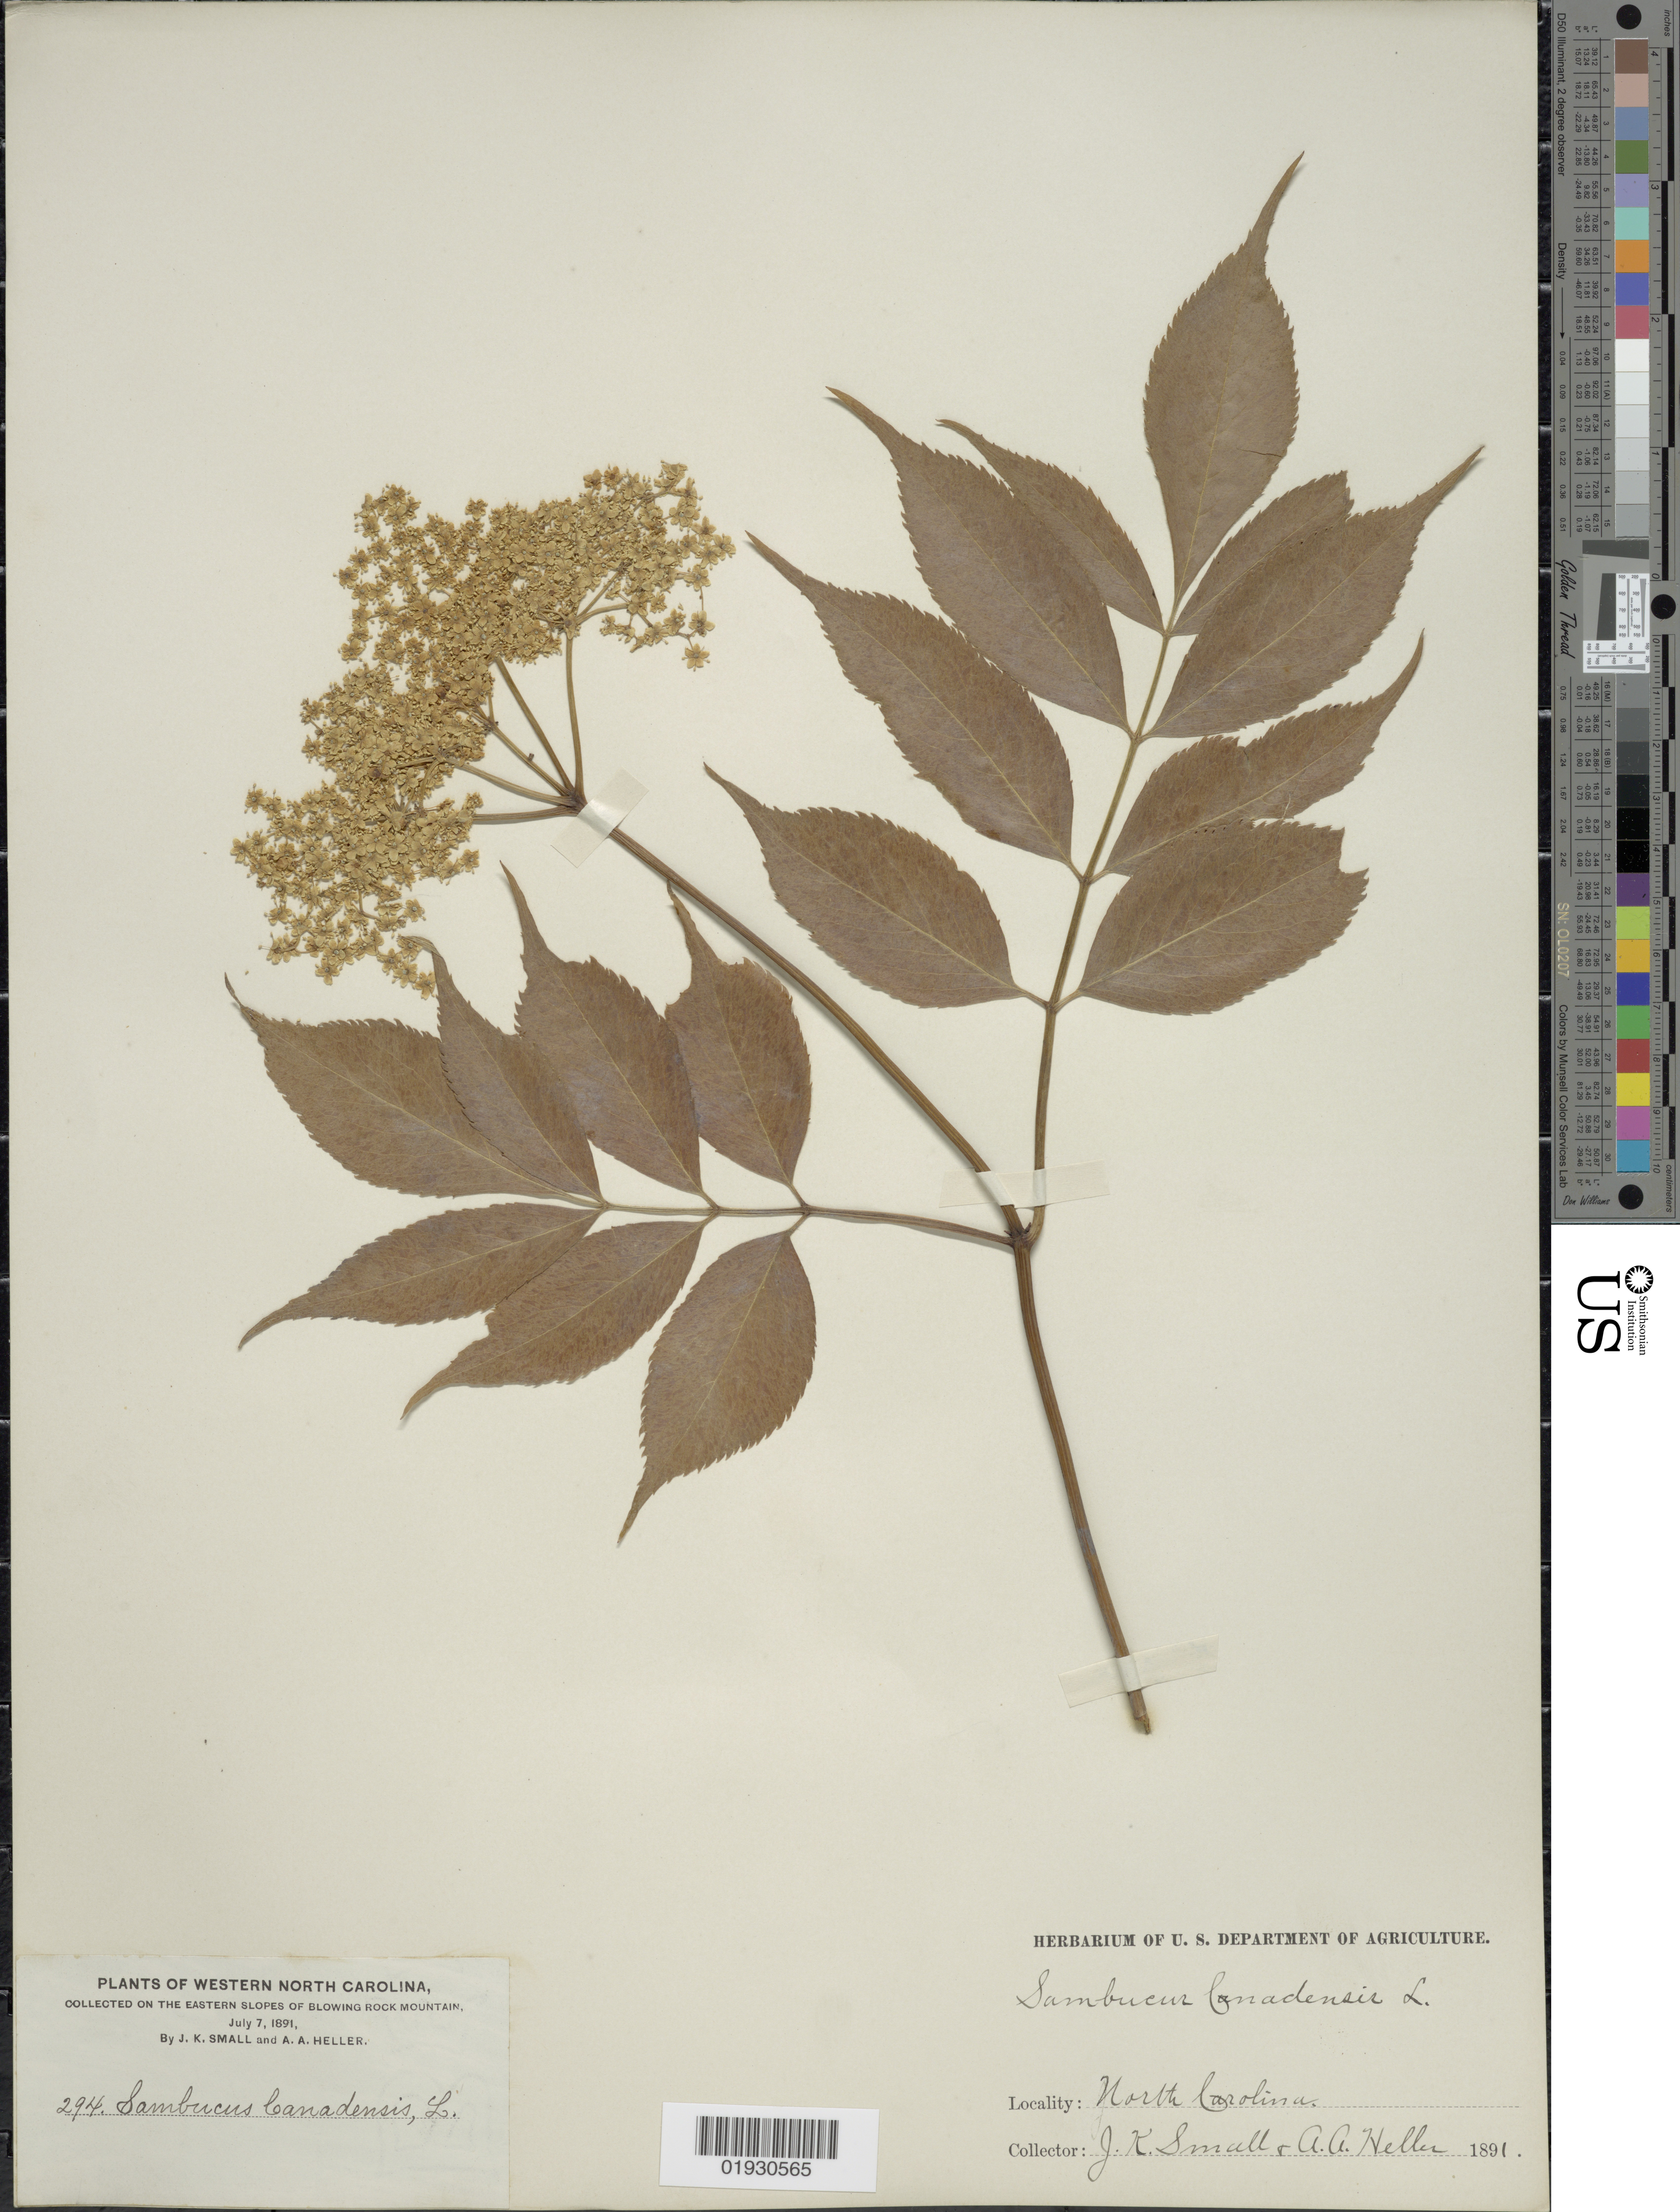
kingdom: Plantae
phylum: Tracheophyta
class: Magnoliopsida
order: Dipsacales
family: Viburnaceae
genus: Sambucus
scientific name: Sambucus canadensis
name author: L.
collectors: J. K. Small & A. A. Heller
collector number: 294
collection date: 1891-07-07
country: United States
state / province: North Carolina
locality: Western North Carolina. The Eastern slopes of blowing rock mountain.